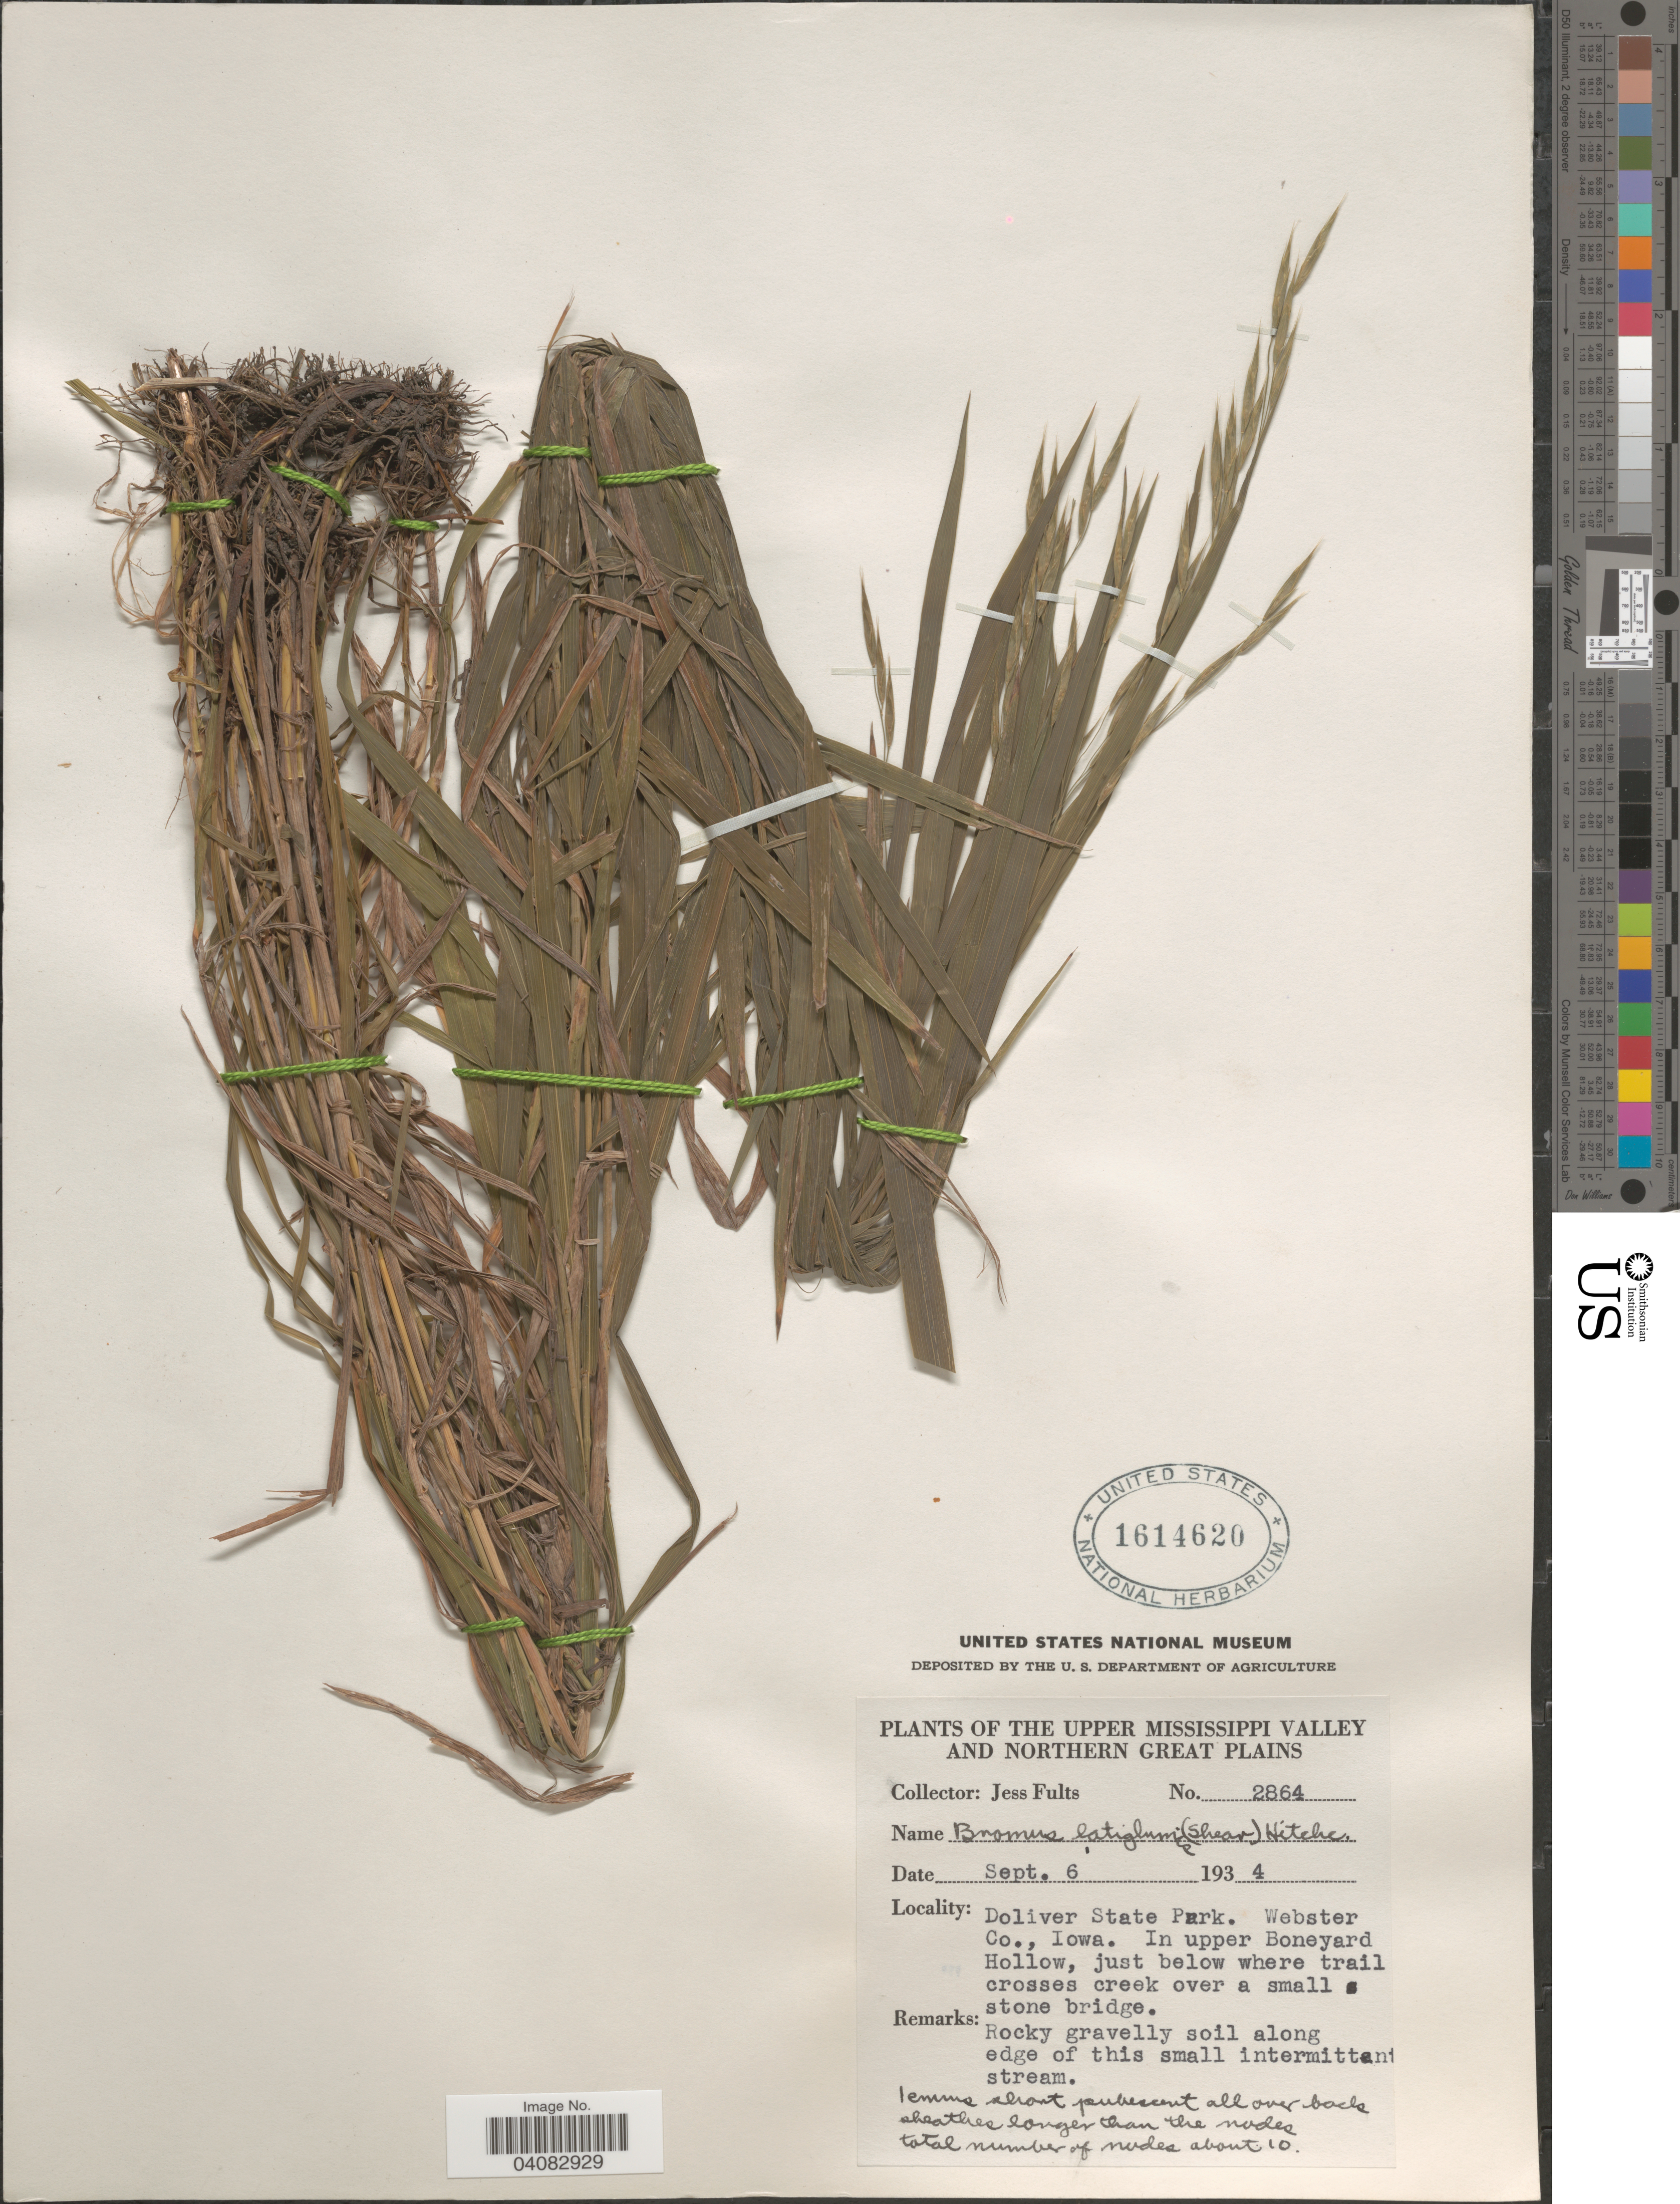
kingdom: Plantae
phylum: Tracheophyta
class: Liliopsida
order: Poales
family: Poaceae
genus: Bromus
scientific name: Bromus latiglumis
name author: (Scribn. ex Shear) Hitchc.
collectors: J. Fults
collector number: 2864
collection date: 1934-09-06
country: United States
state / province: Iowa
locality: Upper Mississippi Valley and Northern Great Plains. Doliver State Park. Webster Co. In upper Boneyard Hollow, just below where trail crosses creek over a small stone bridge.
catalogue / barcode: US 1614620